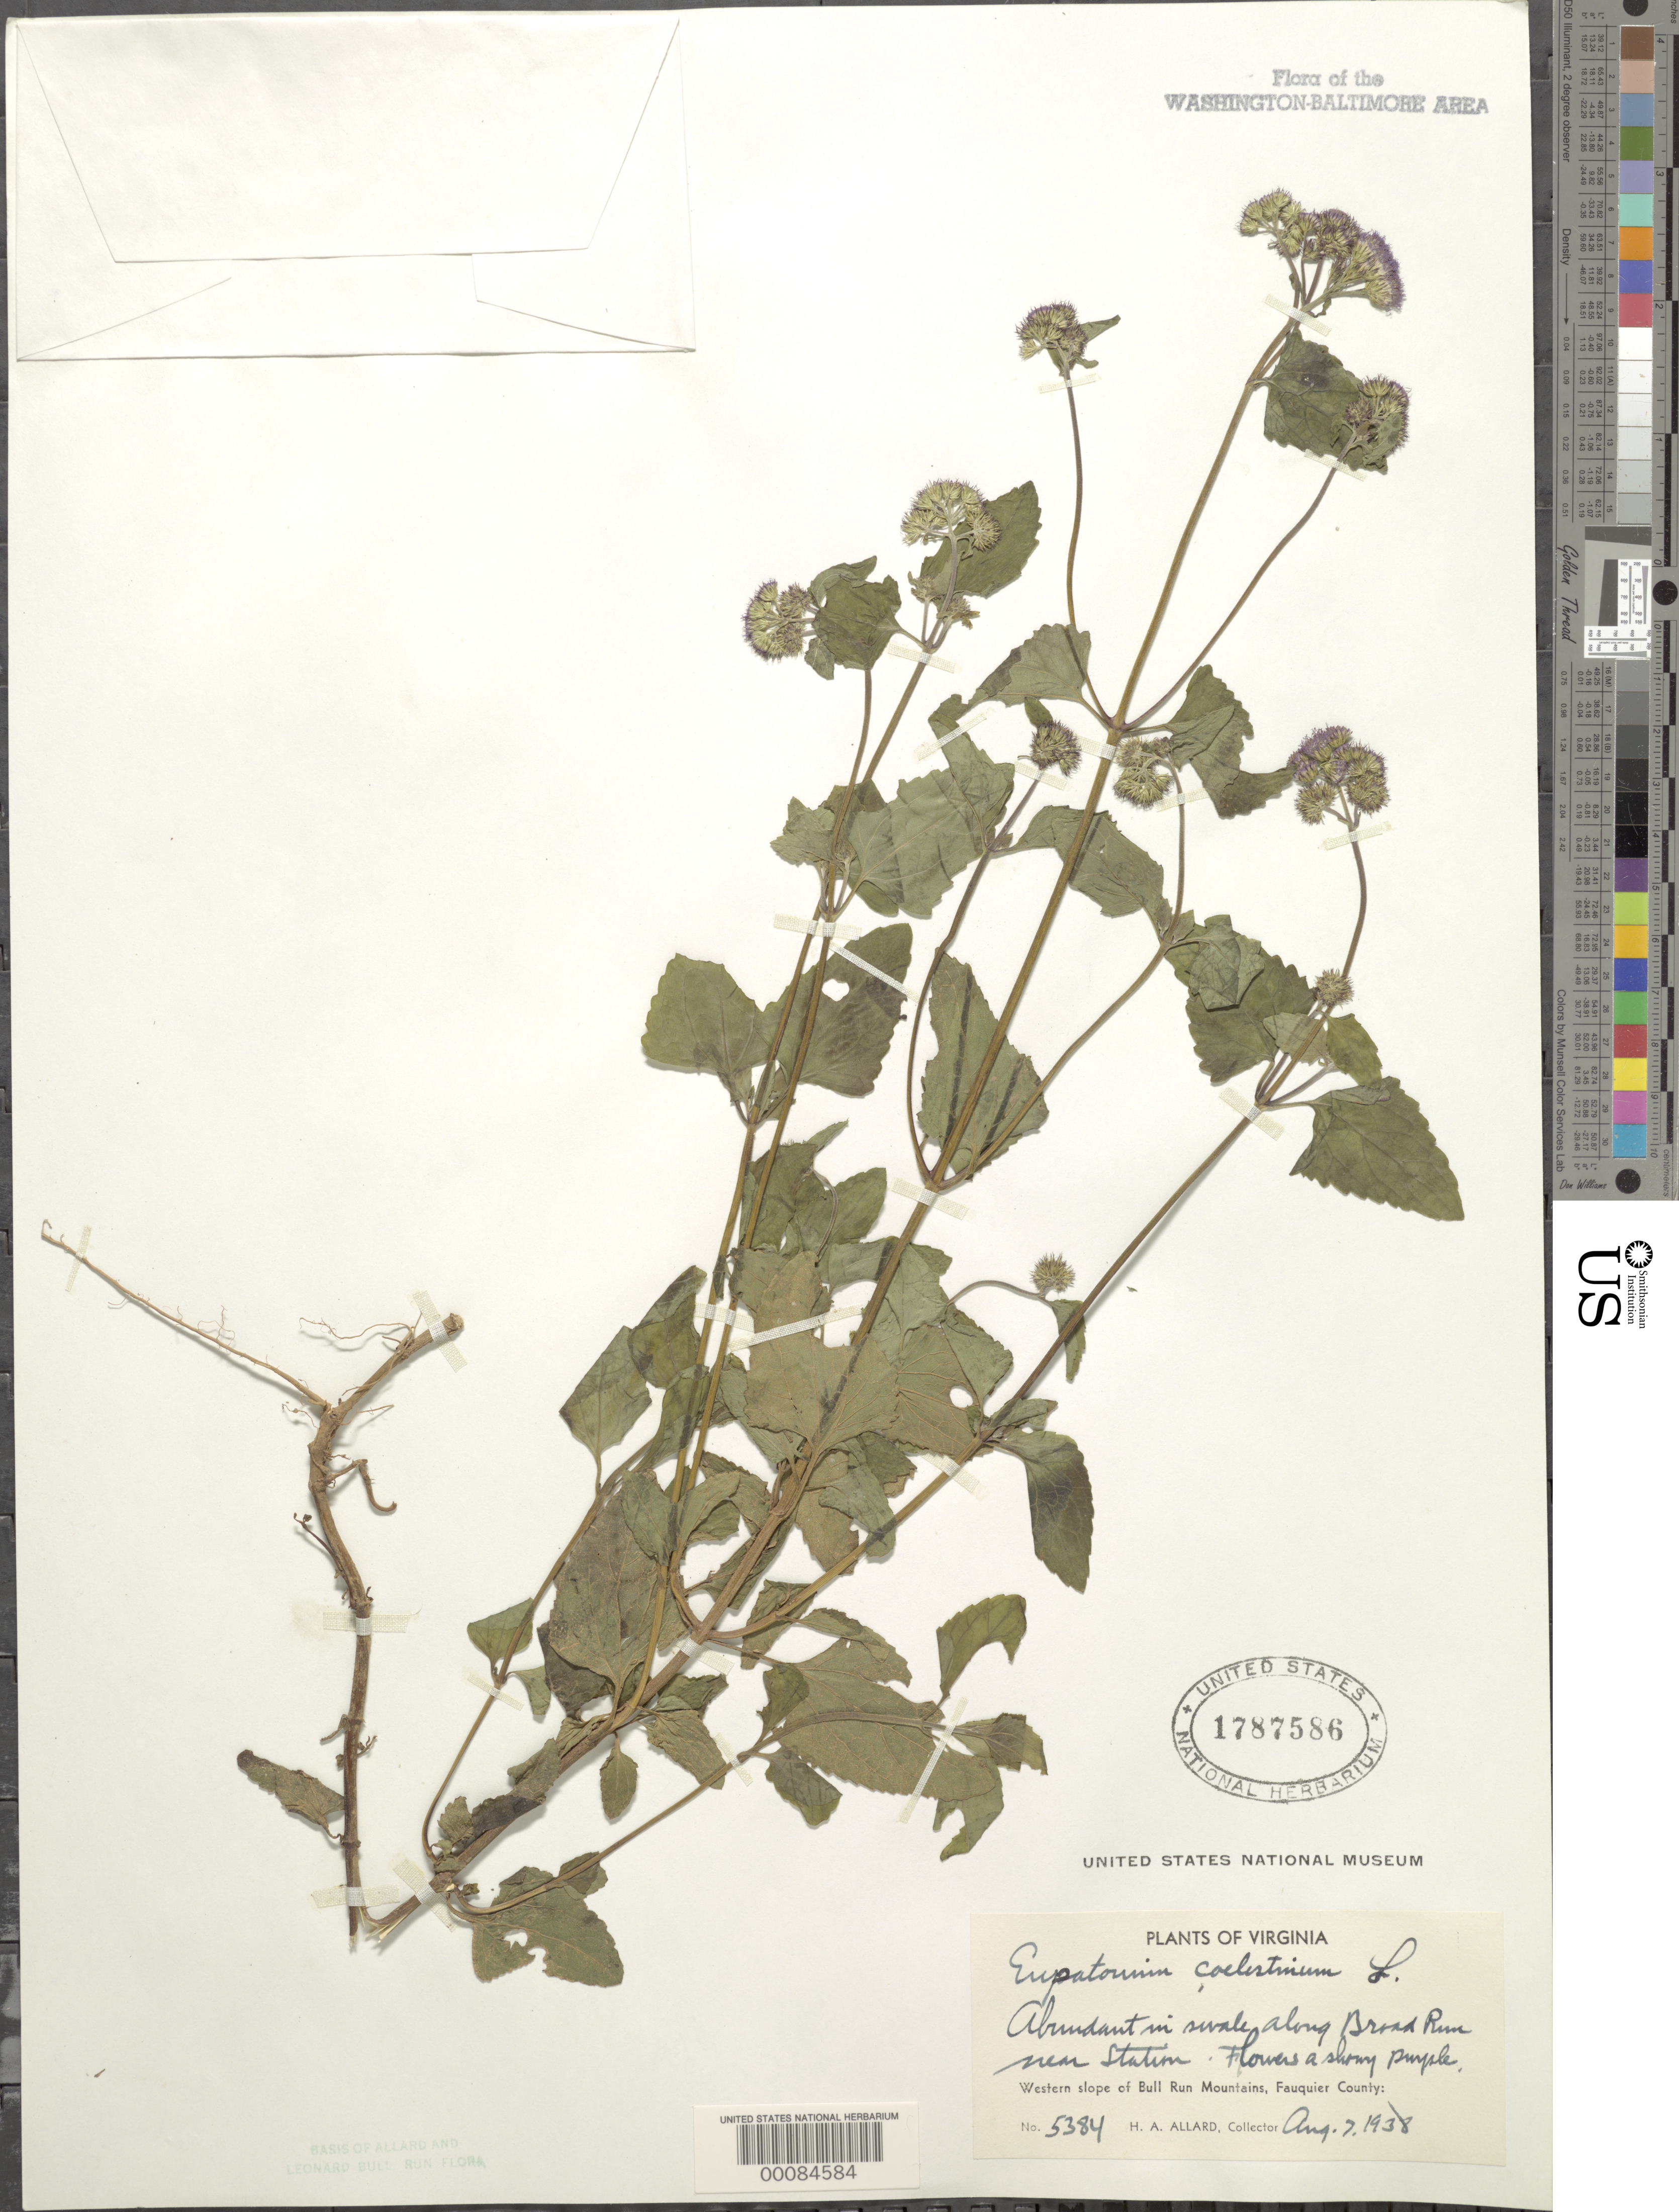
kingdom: Plantae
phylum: Tracheophyta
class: Magnoliopsida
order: Asterales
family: Asteraceae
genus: Conoclinium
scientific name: Conoclinium coelestinum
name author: (L.) DC.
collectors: H. A. Allard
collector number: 5384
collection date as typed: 07 Aug 1938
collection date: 1938-08-07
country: United States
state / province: Virginia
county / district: Fauquier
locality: Broad Run near Station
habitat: Swale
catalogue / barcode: US 1787586